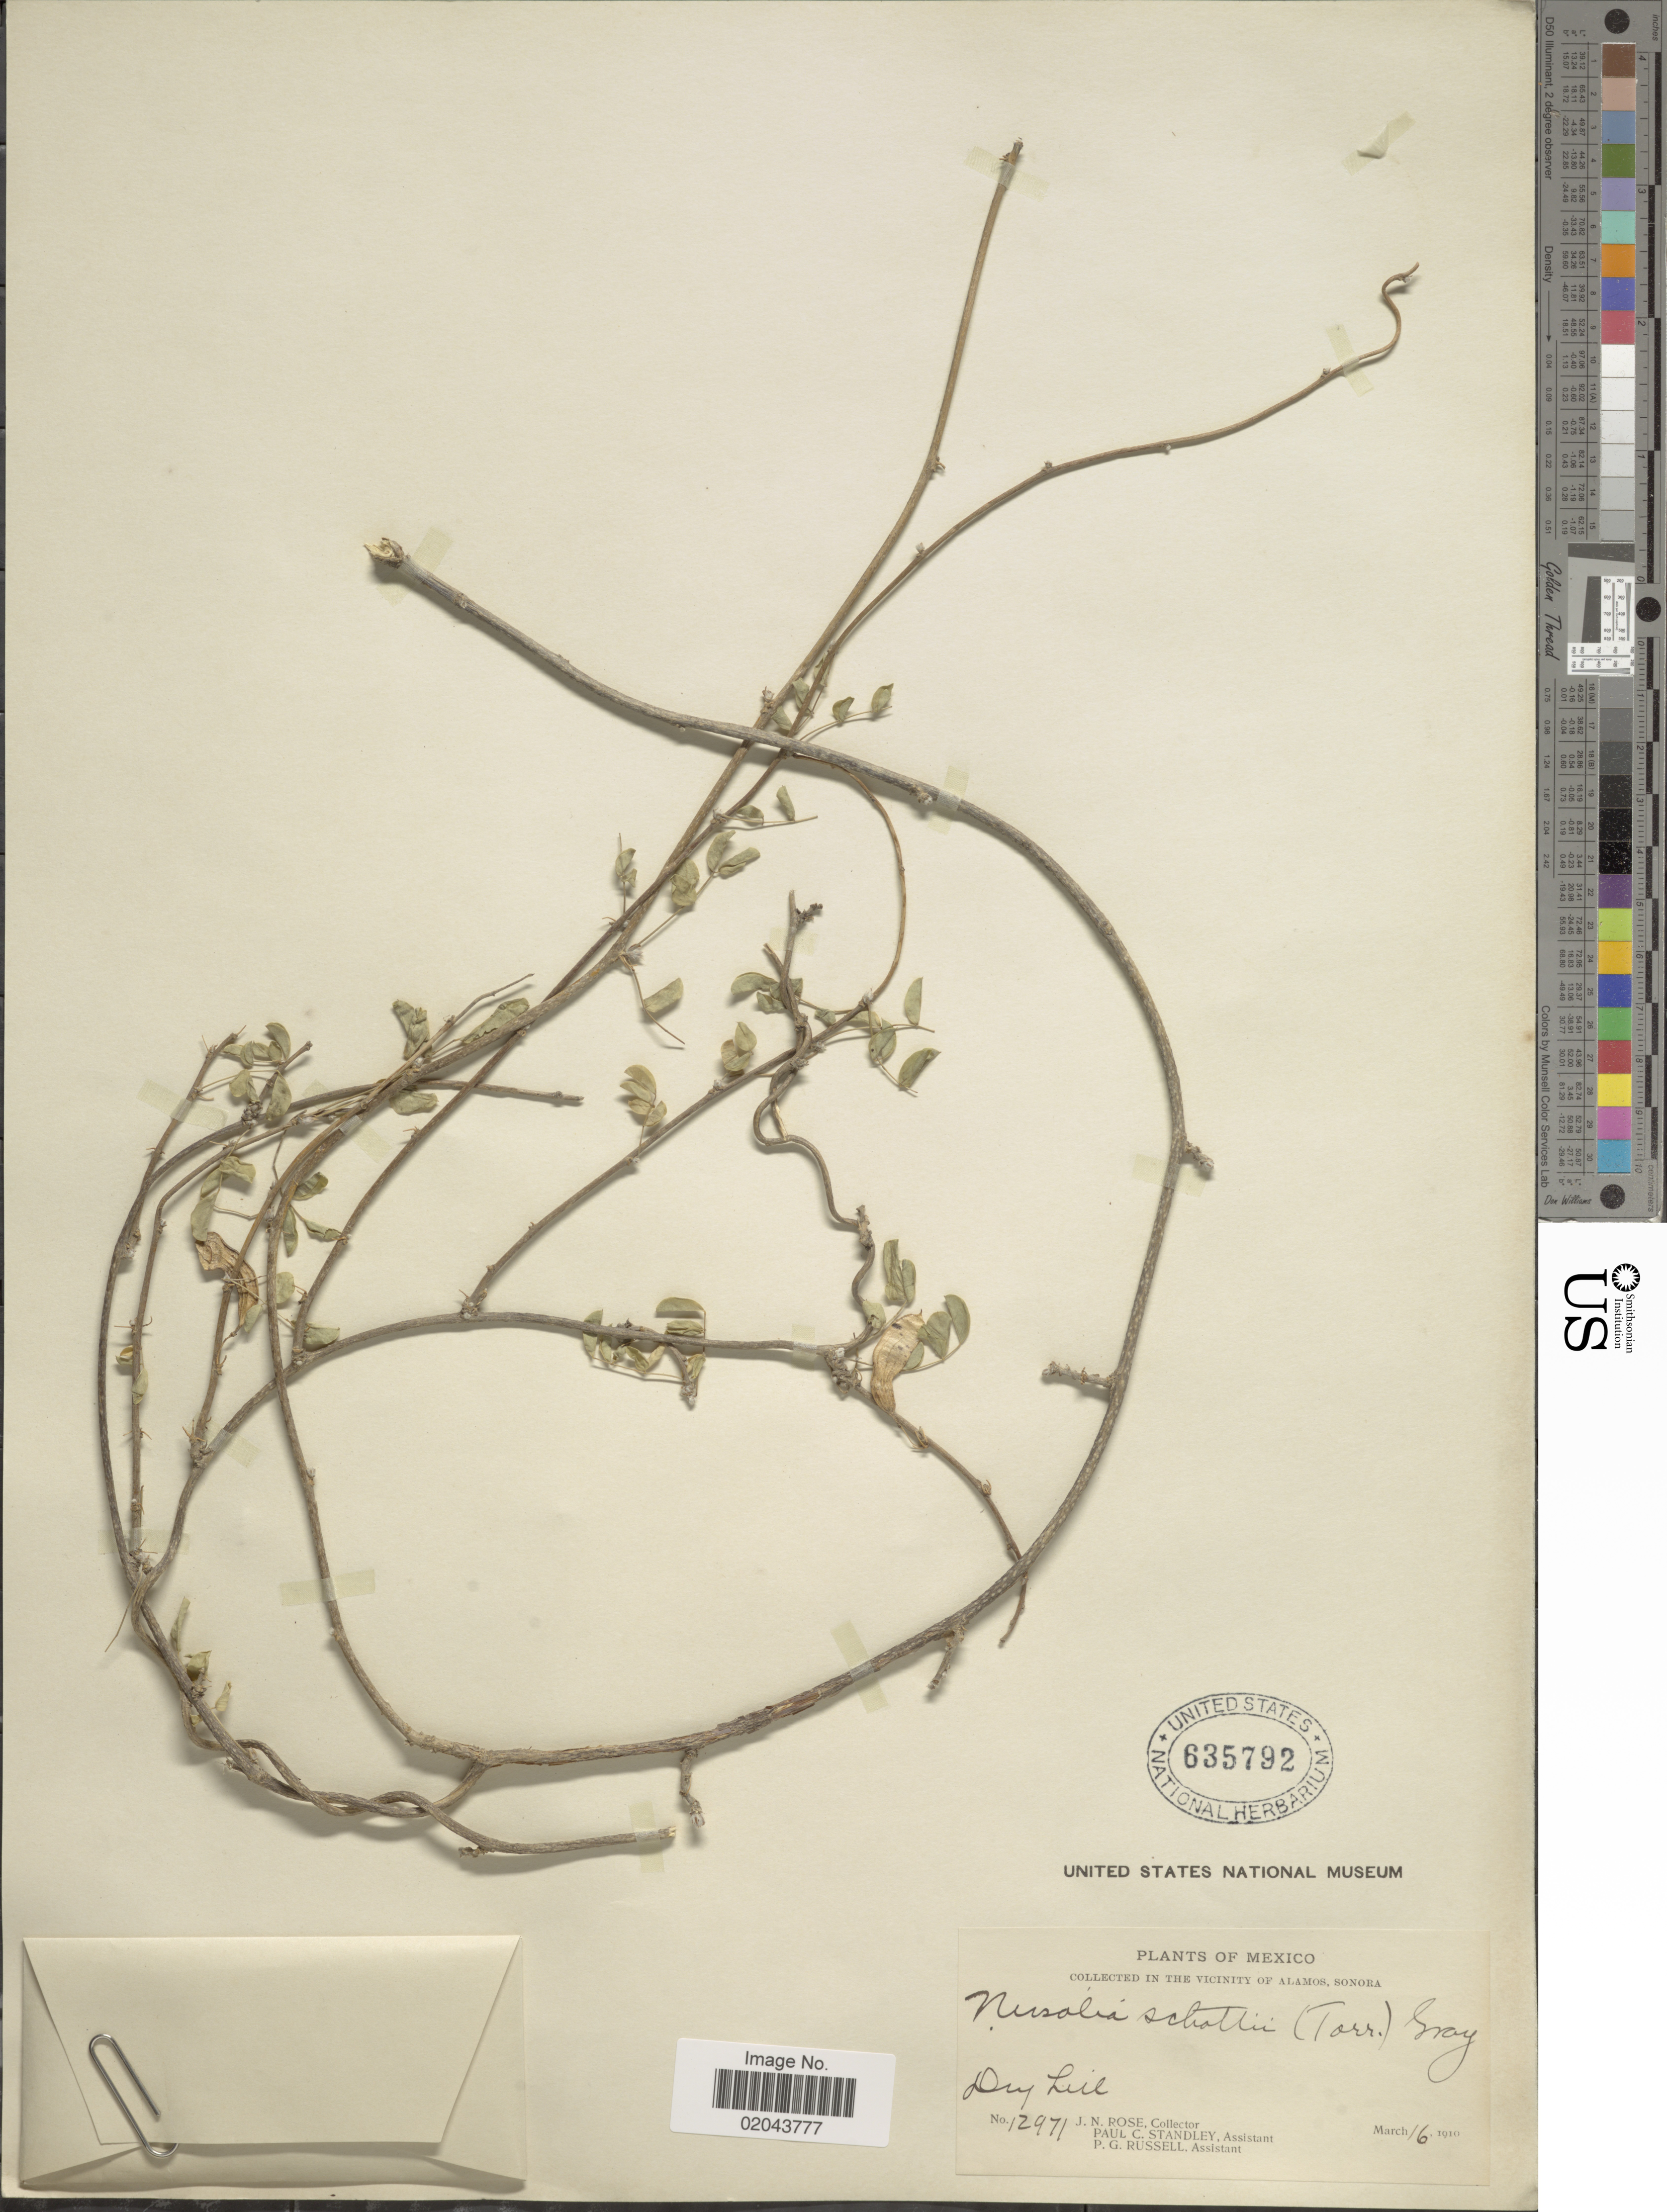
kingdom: Plantae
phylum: Tracheophyta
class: Magnoliopsida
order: Fabales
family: Fabaceae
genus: Nissolia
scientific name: Nissolia schottii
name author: A. Gray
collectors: J. N. Rose, P. C. Standley & P. G. Russell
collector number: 12971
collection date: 1910-03-16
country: Mexico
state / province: Sonora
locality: In the vicinity of Alamos, dry hill.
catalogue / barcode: US 635792